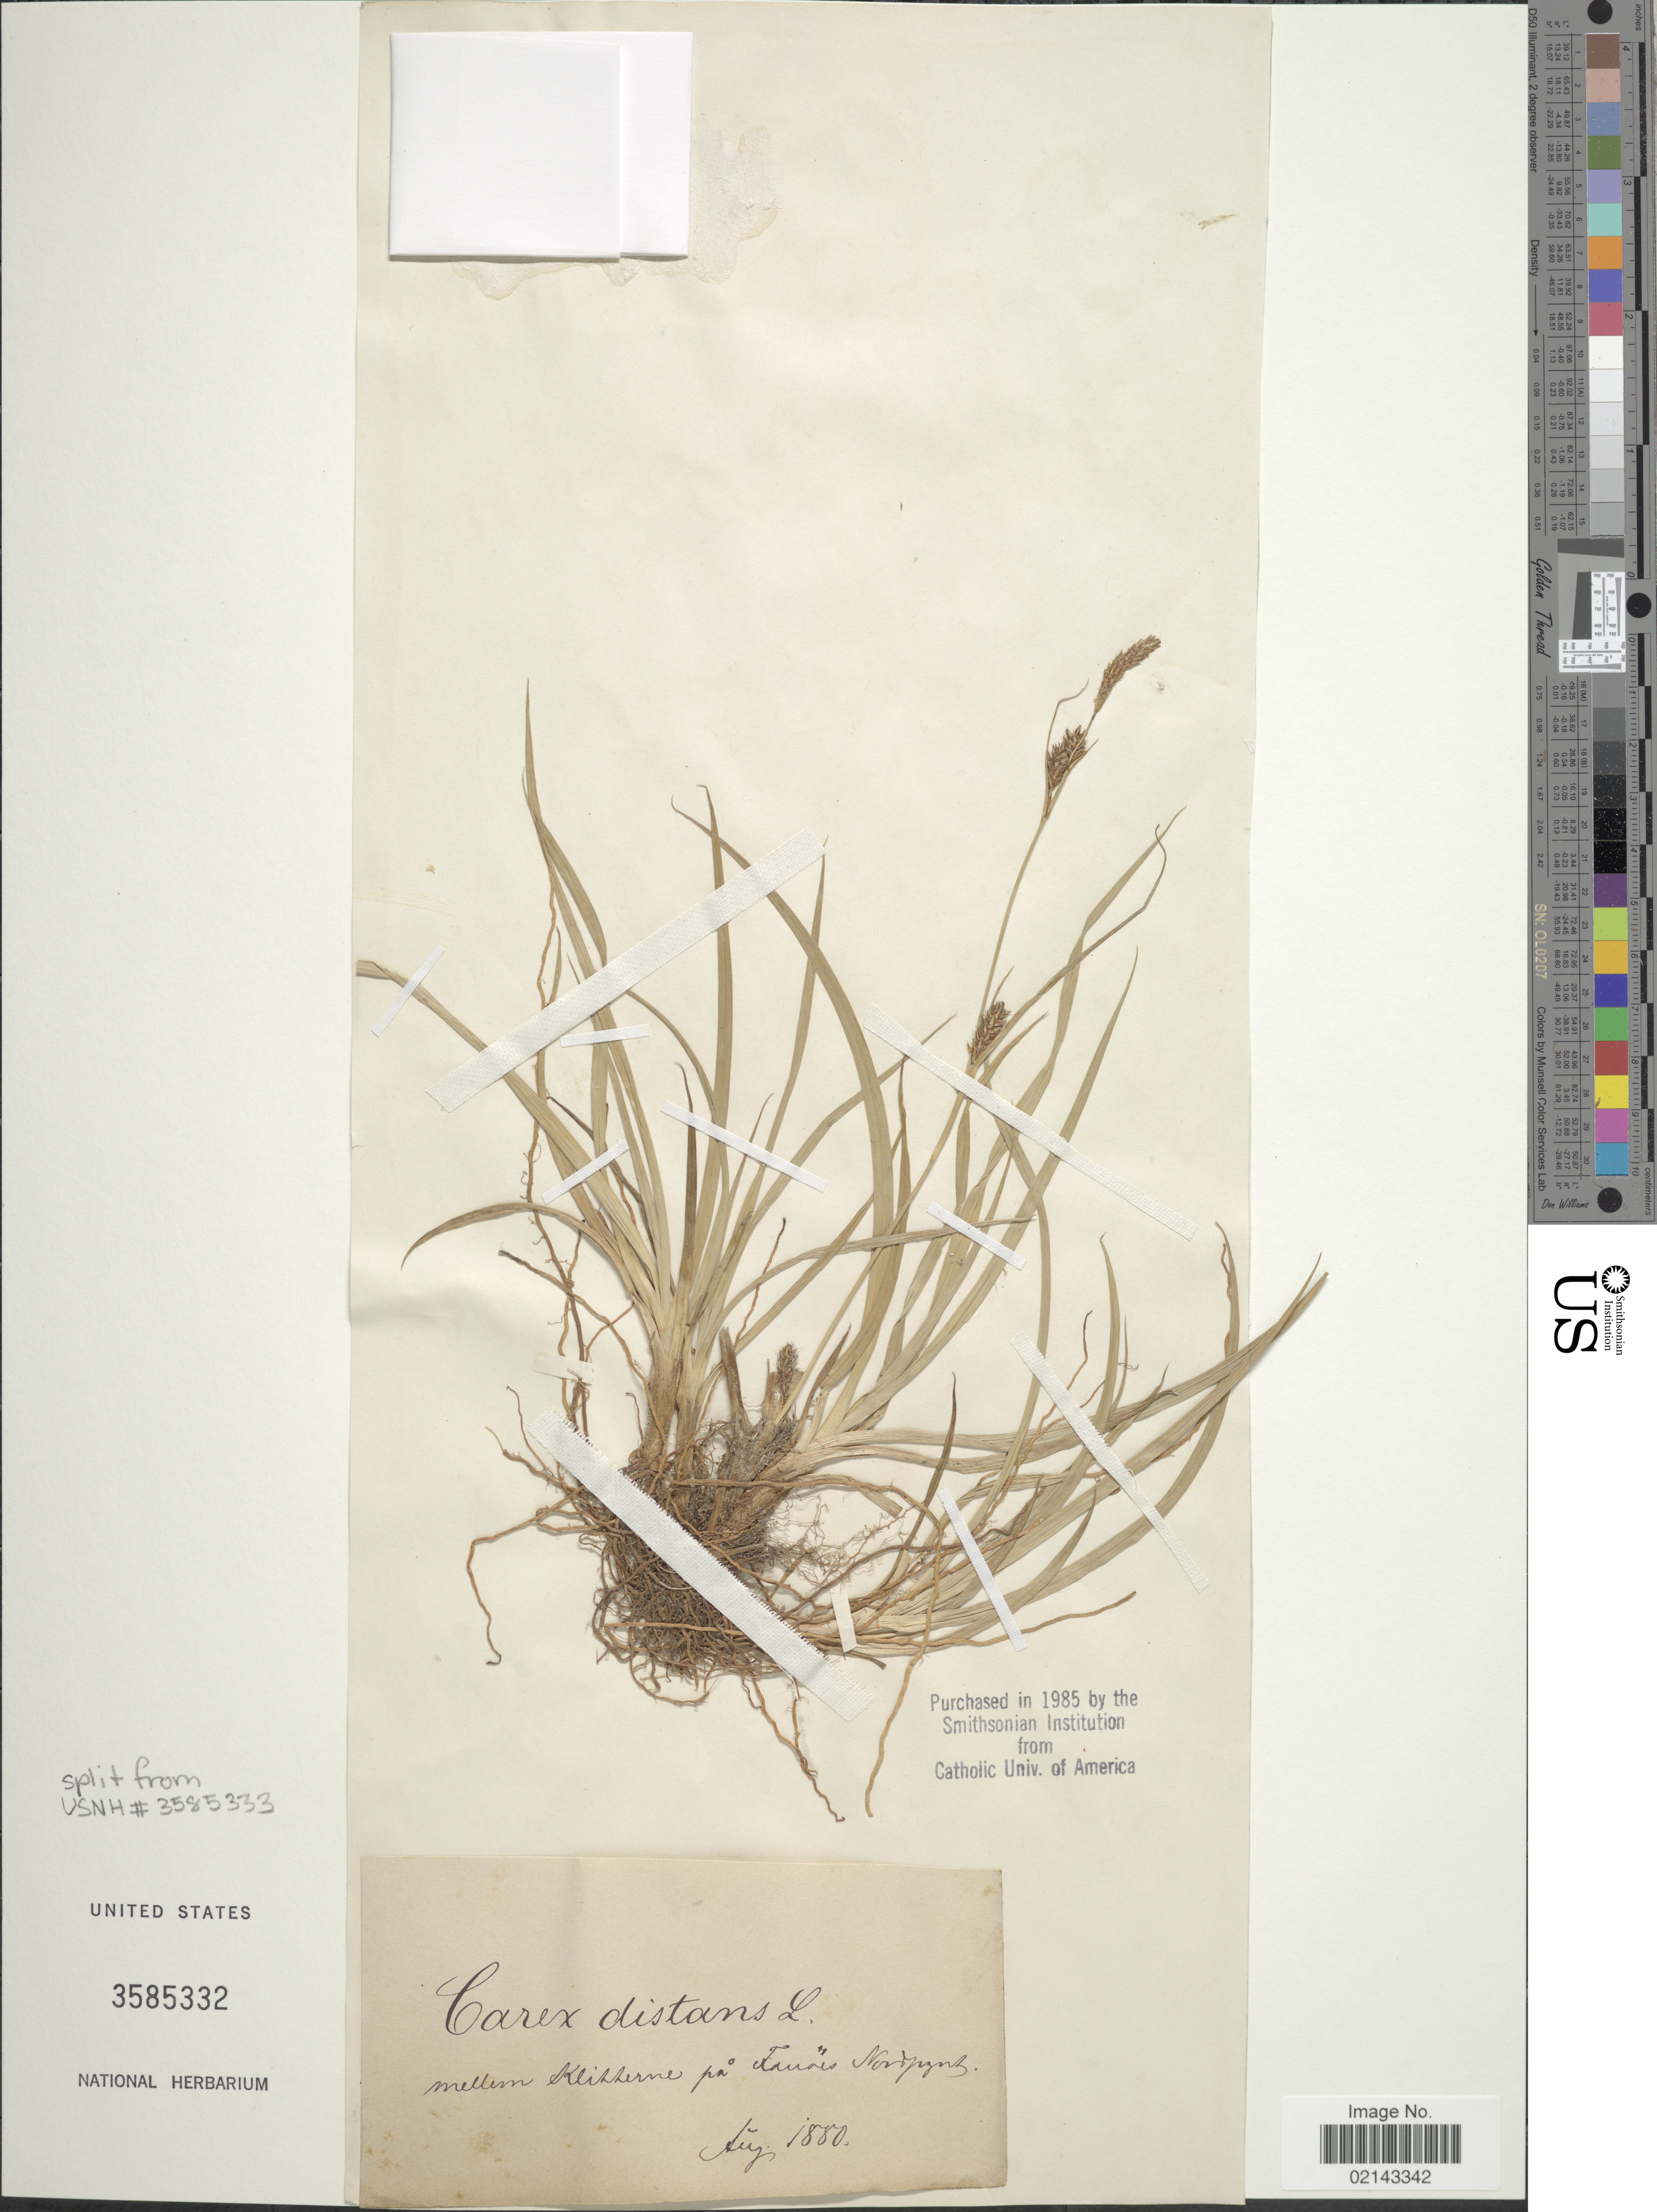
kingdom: Plantae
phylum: Tracheophyta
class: Liliopsida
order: Poales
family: Cyperaceae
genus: Carex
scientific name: Carex distans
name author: L.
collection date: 1880-08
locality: Mellern Klitterne på [illegible text] Nord[illegible text]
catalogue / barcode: US 3585332